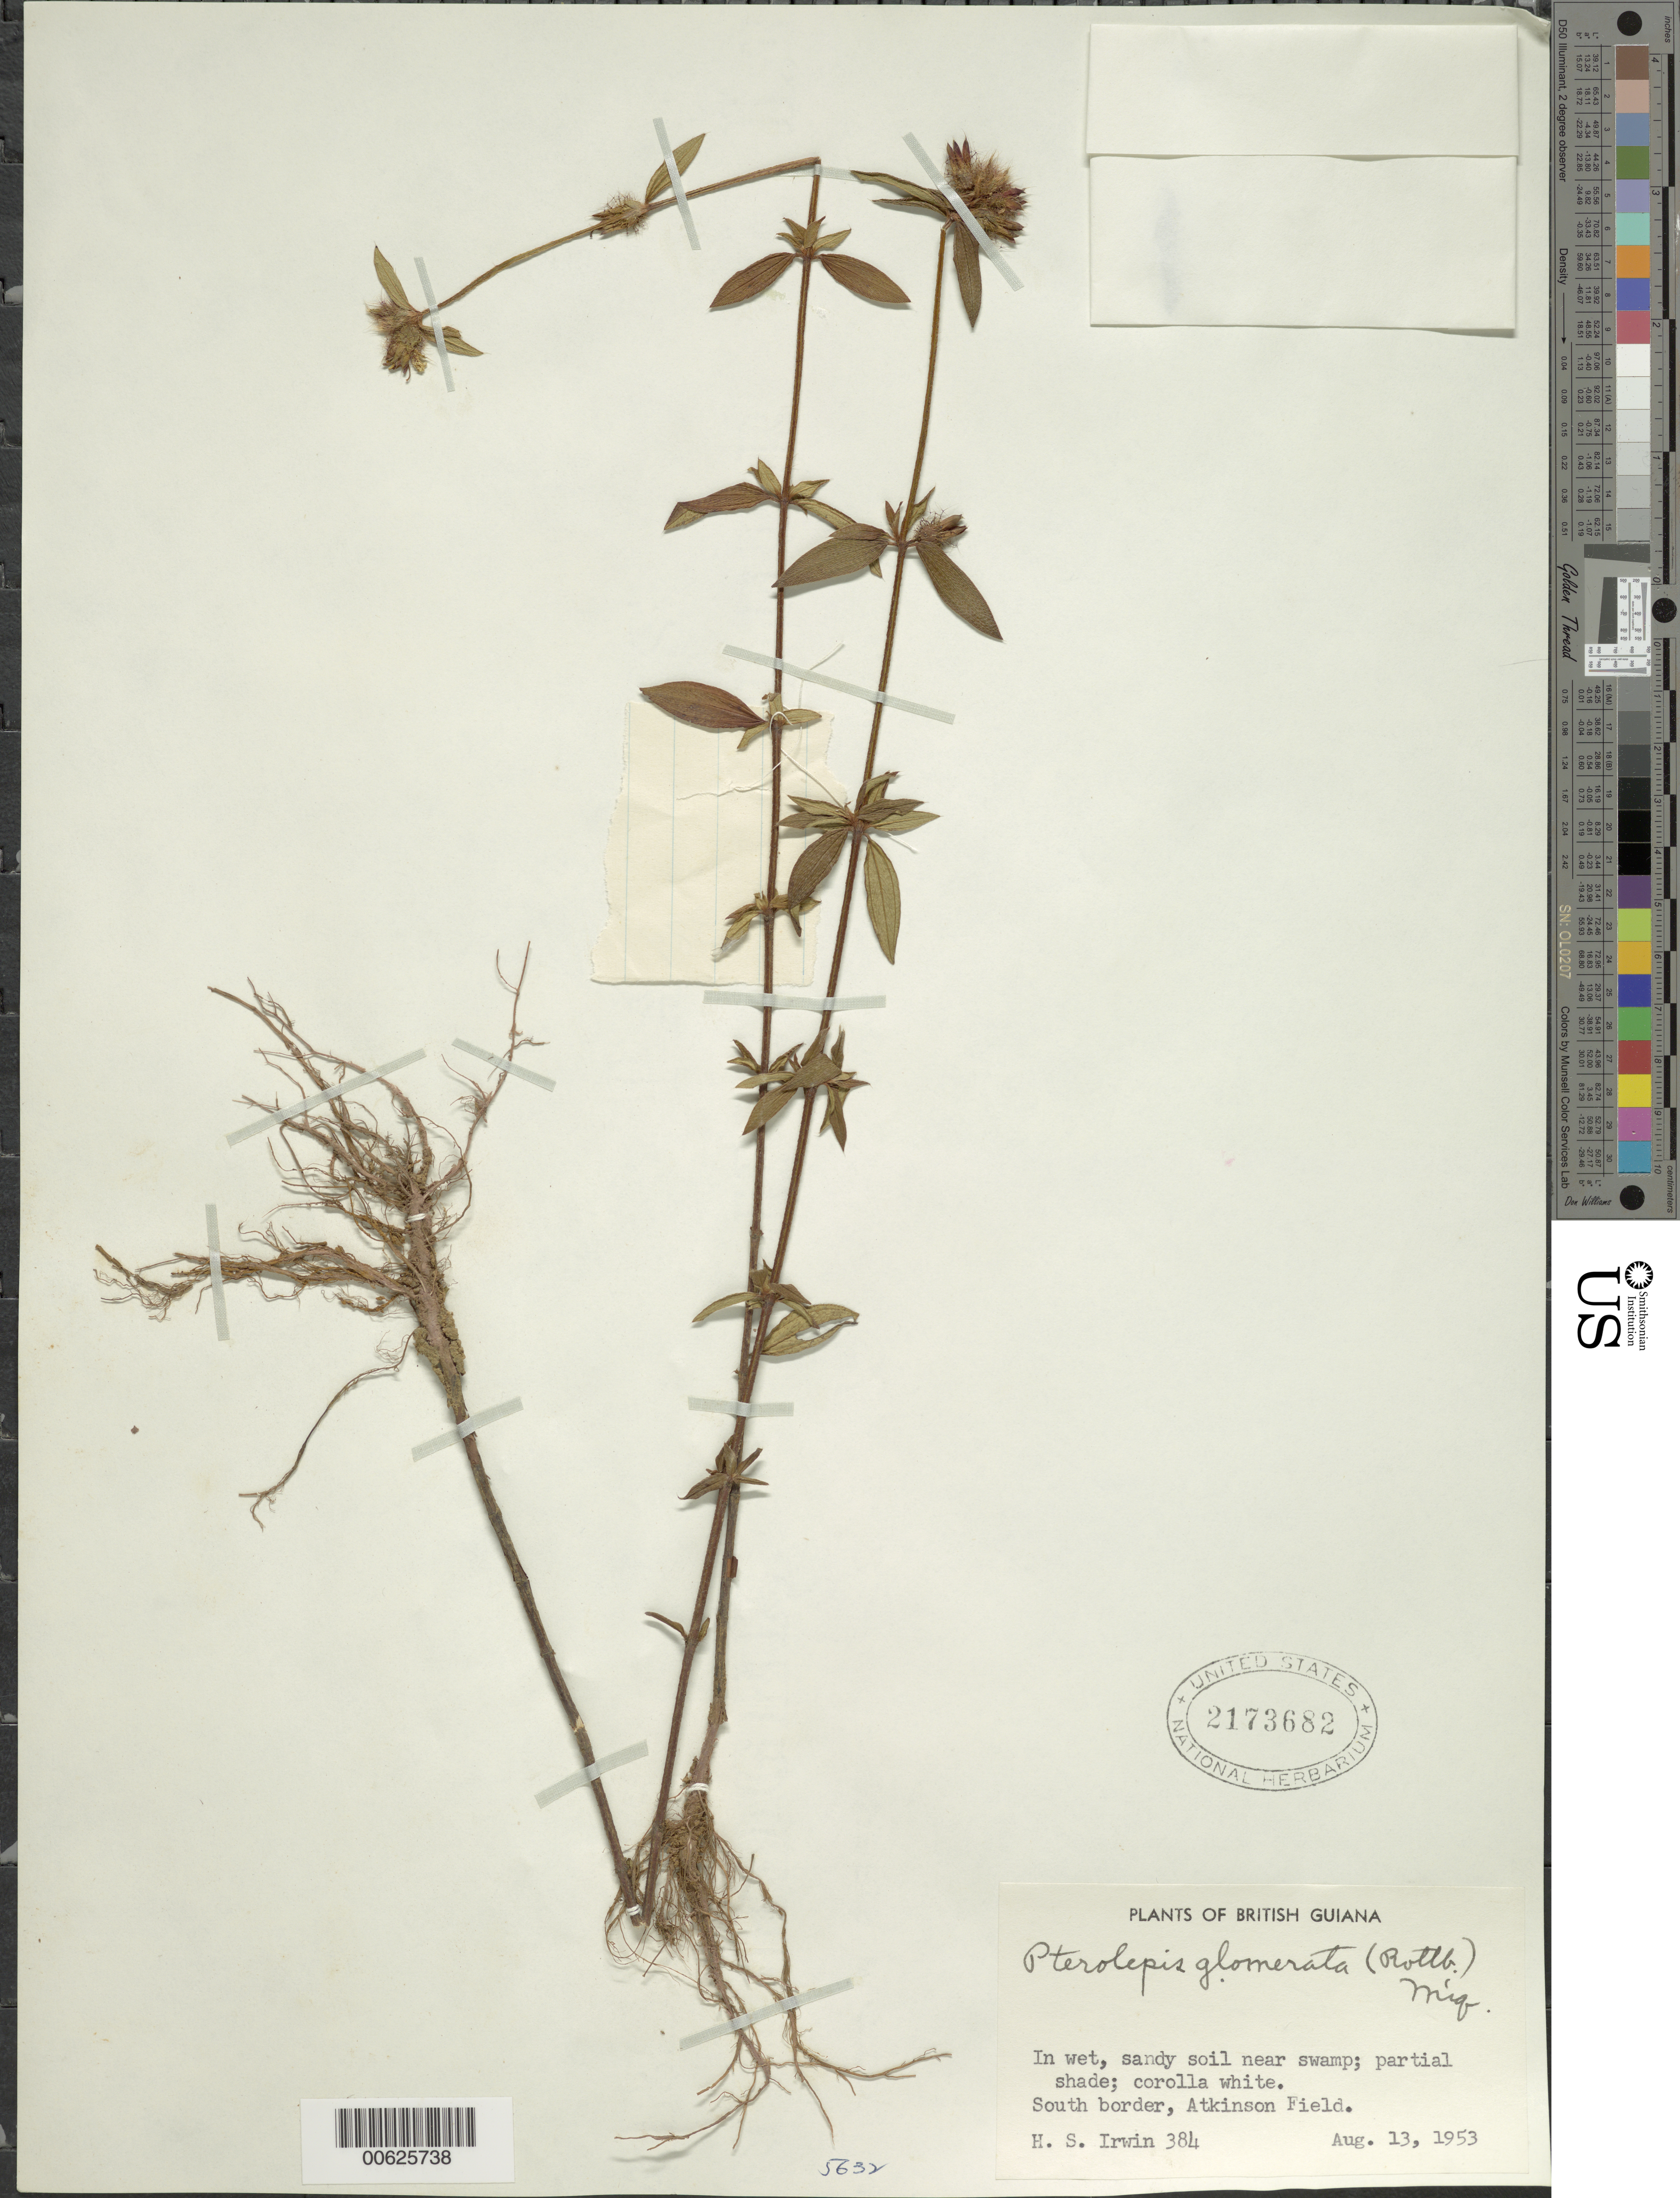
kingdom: Plantae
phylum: Tracheophyta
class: Magnoliopsida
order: Myrtales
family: Melastomataceae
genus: Pterolepis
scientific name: Pterolepis glomerata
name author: (Rottb.) Miq.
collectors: H. Irwin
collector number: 384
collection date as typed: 13-Aug-53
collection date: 1953-08-13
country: Guyana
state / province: Demerara-Mahaica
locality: Atkinson Field, S border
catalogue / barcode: US 2173682